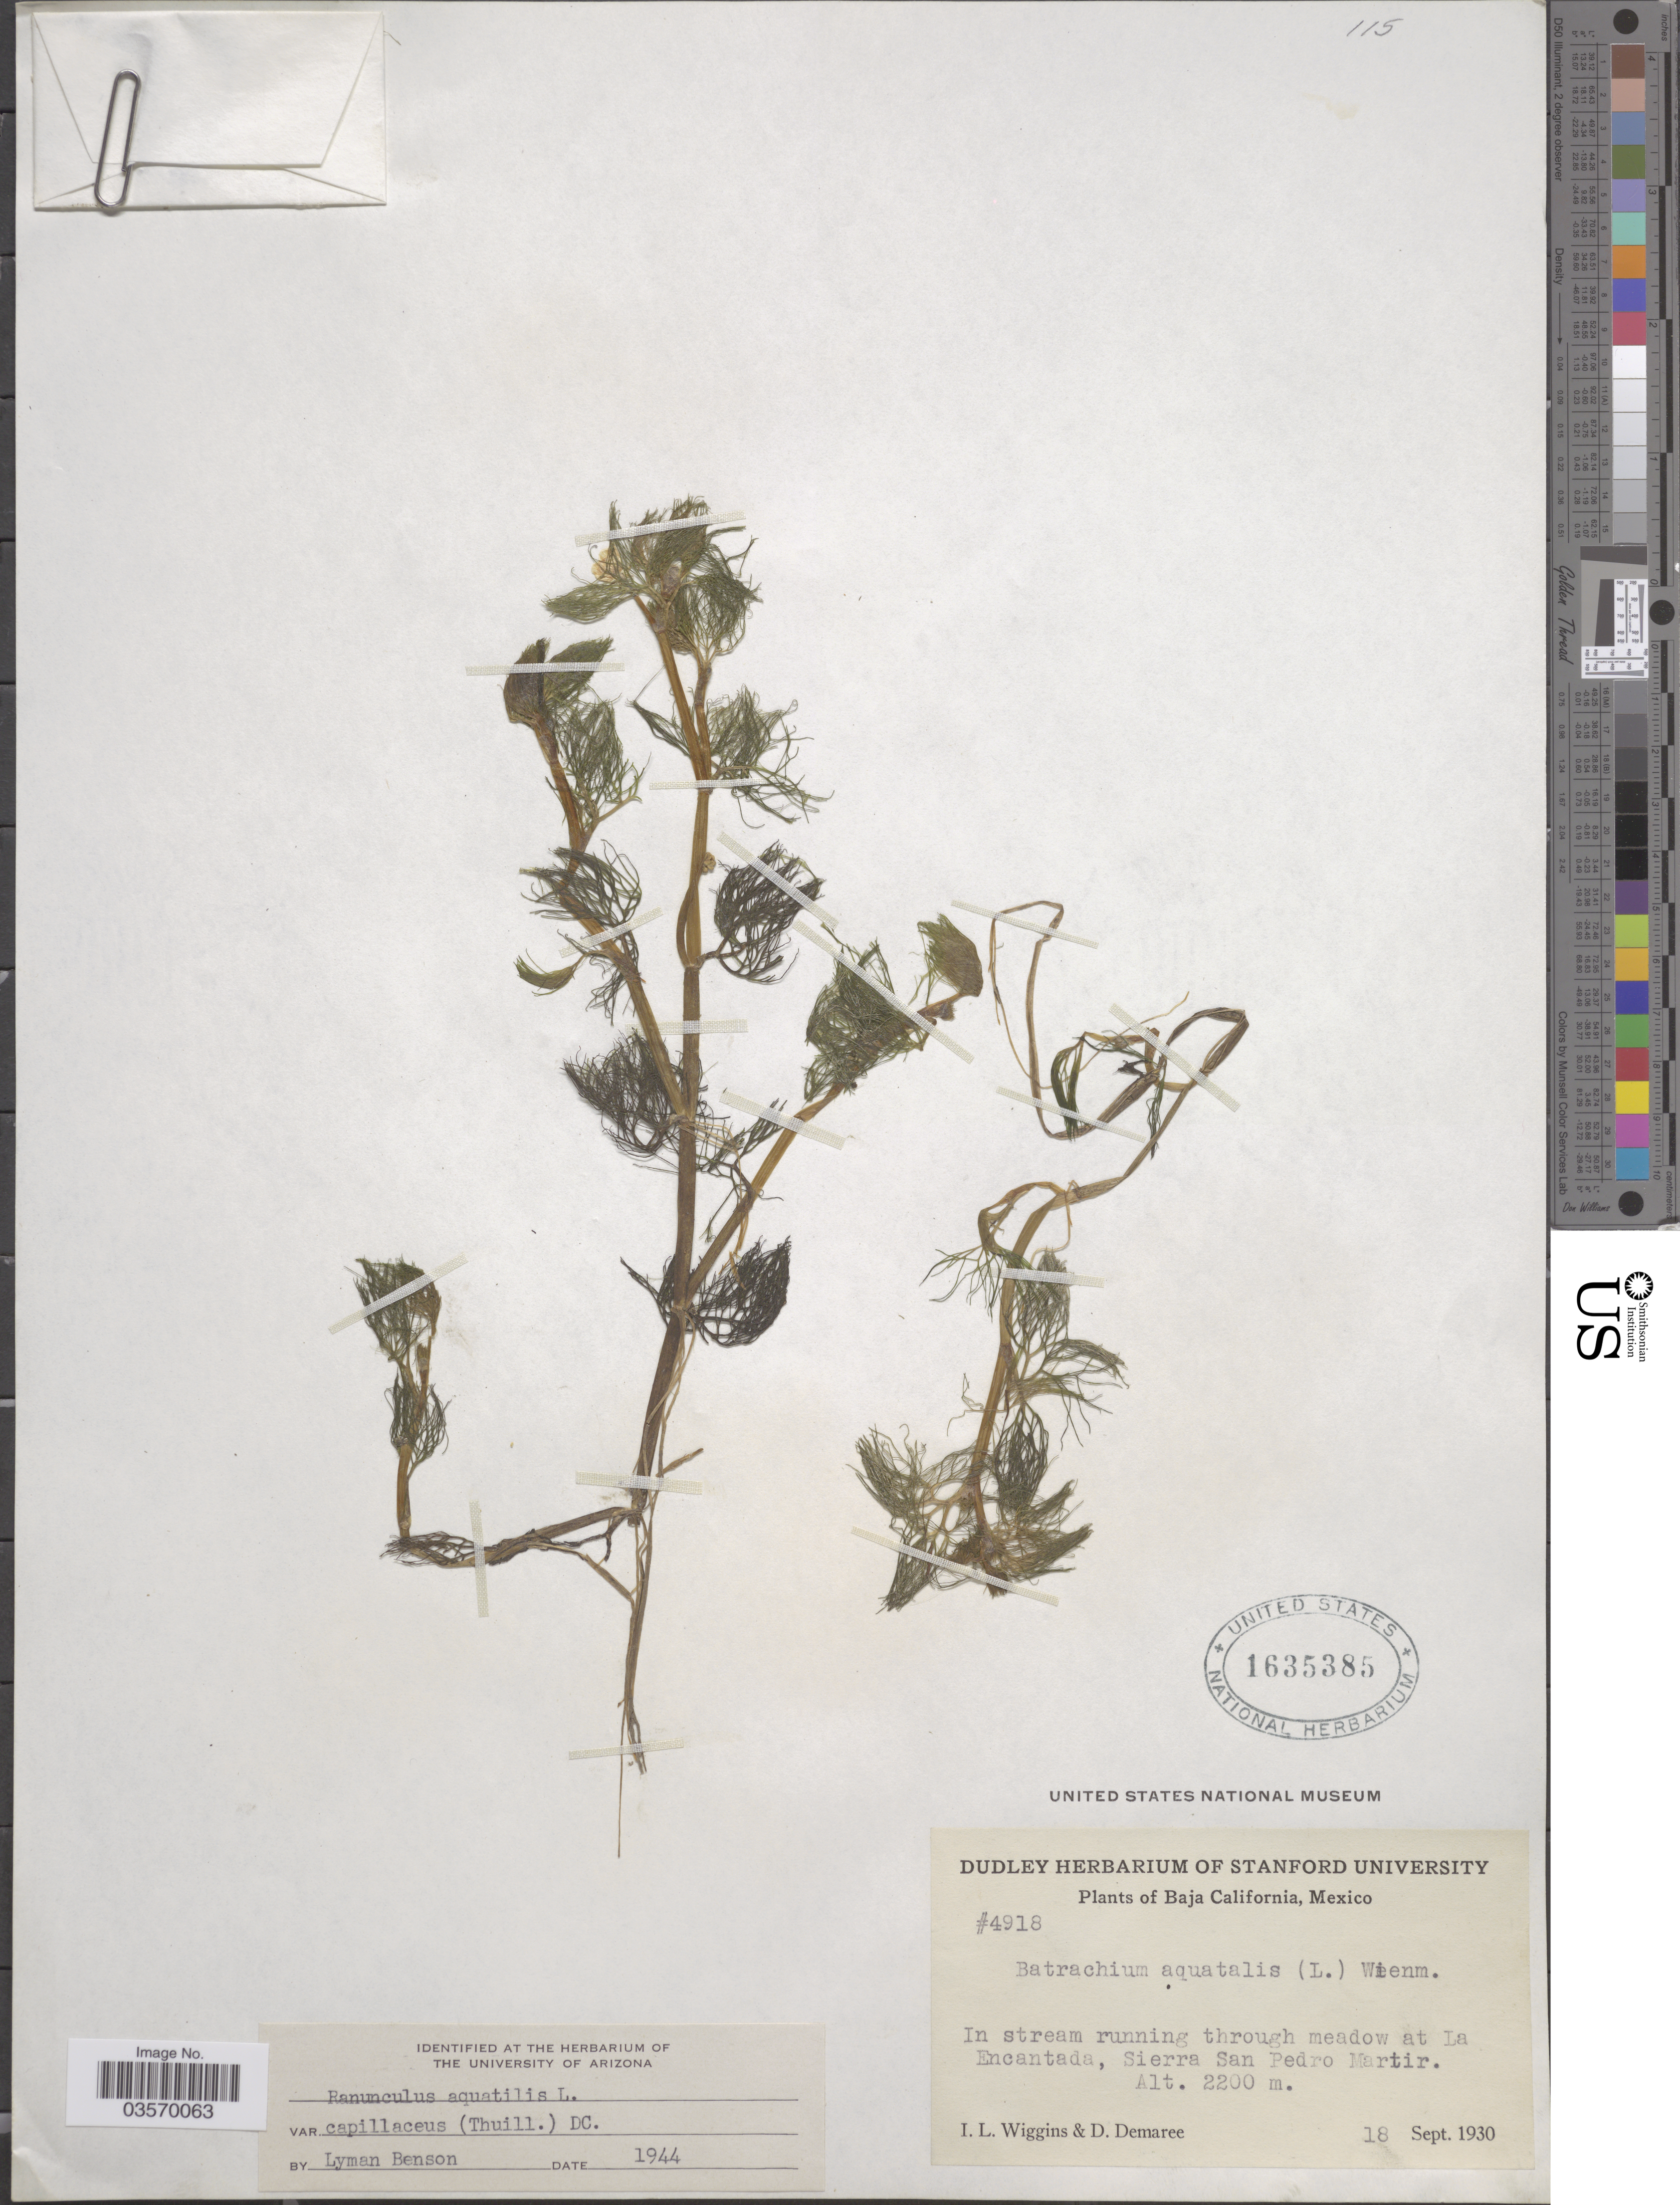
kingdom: Plantae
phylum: Tracheophyta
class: Magnoliopsida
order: Ranunculales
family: Ranunculaceae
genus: Ranunculus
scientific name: Ranunculus aquatilis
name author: L.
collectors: I. L. Wiggins & D. Demaree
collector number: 4918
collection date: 1930-09-18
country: Mexico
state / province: Baja California Norte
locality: In stream running through meadow at La Encantada, Sierra San Pedro Martir.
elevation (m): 2200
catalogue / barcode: US 1635385